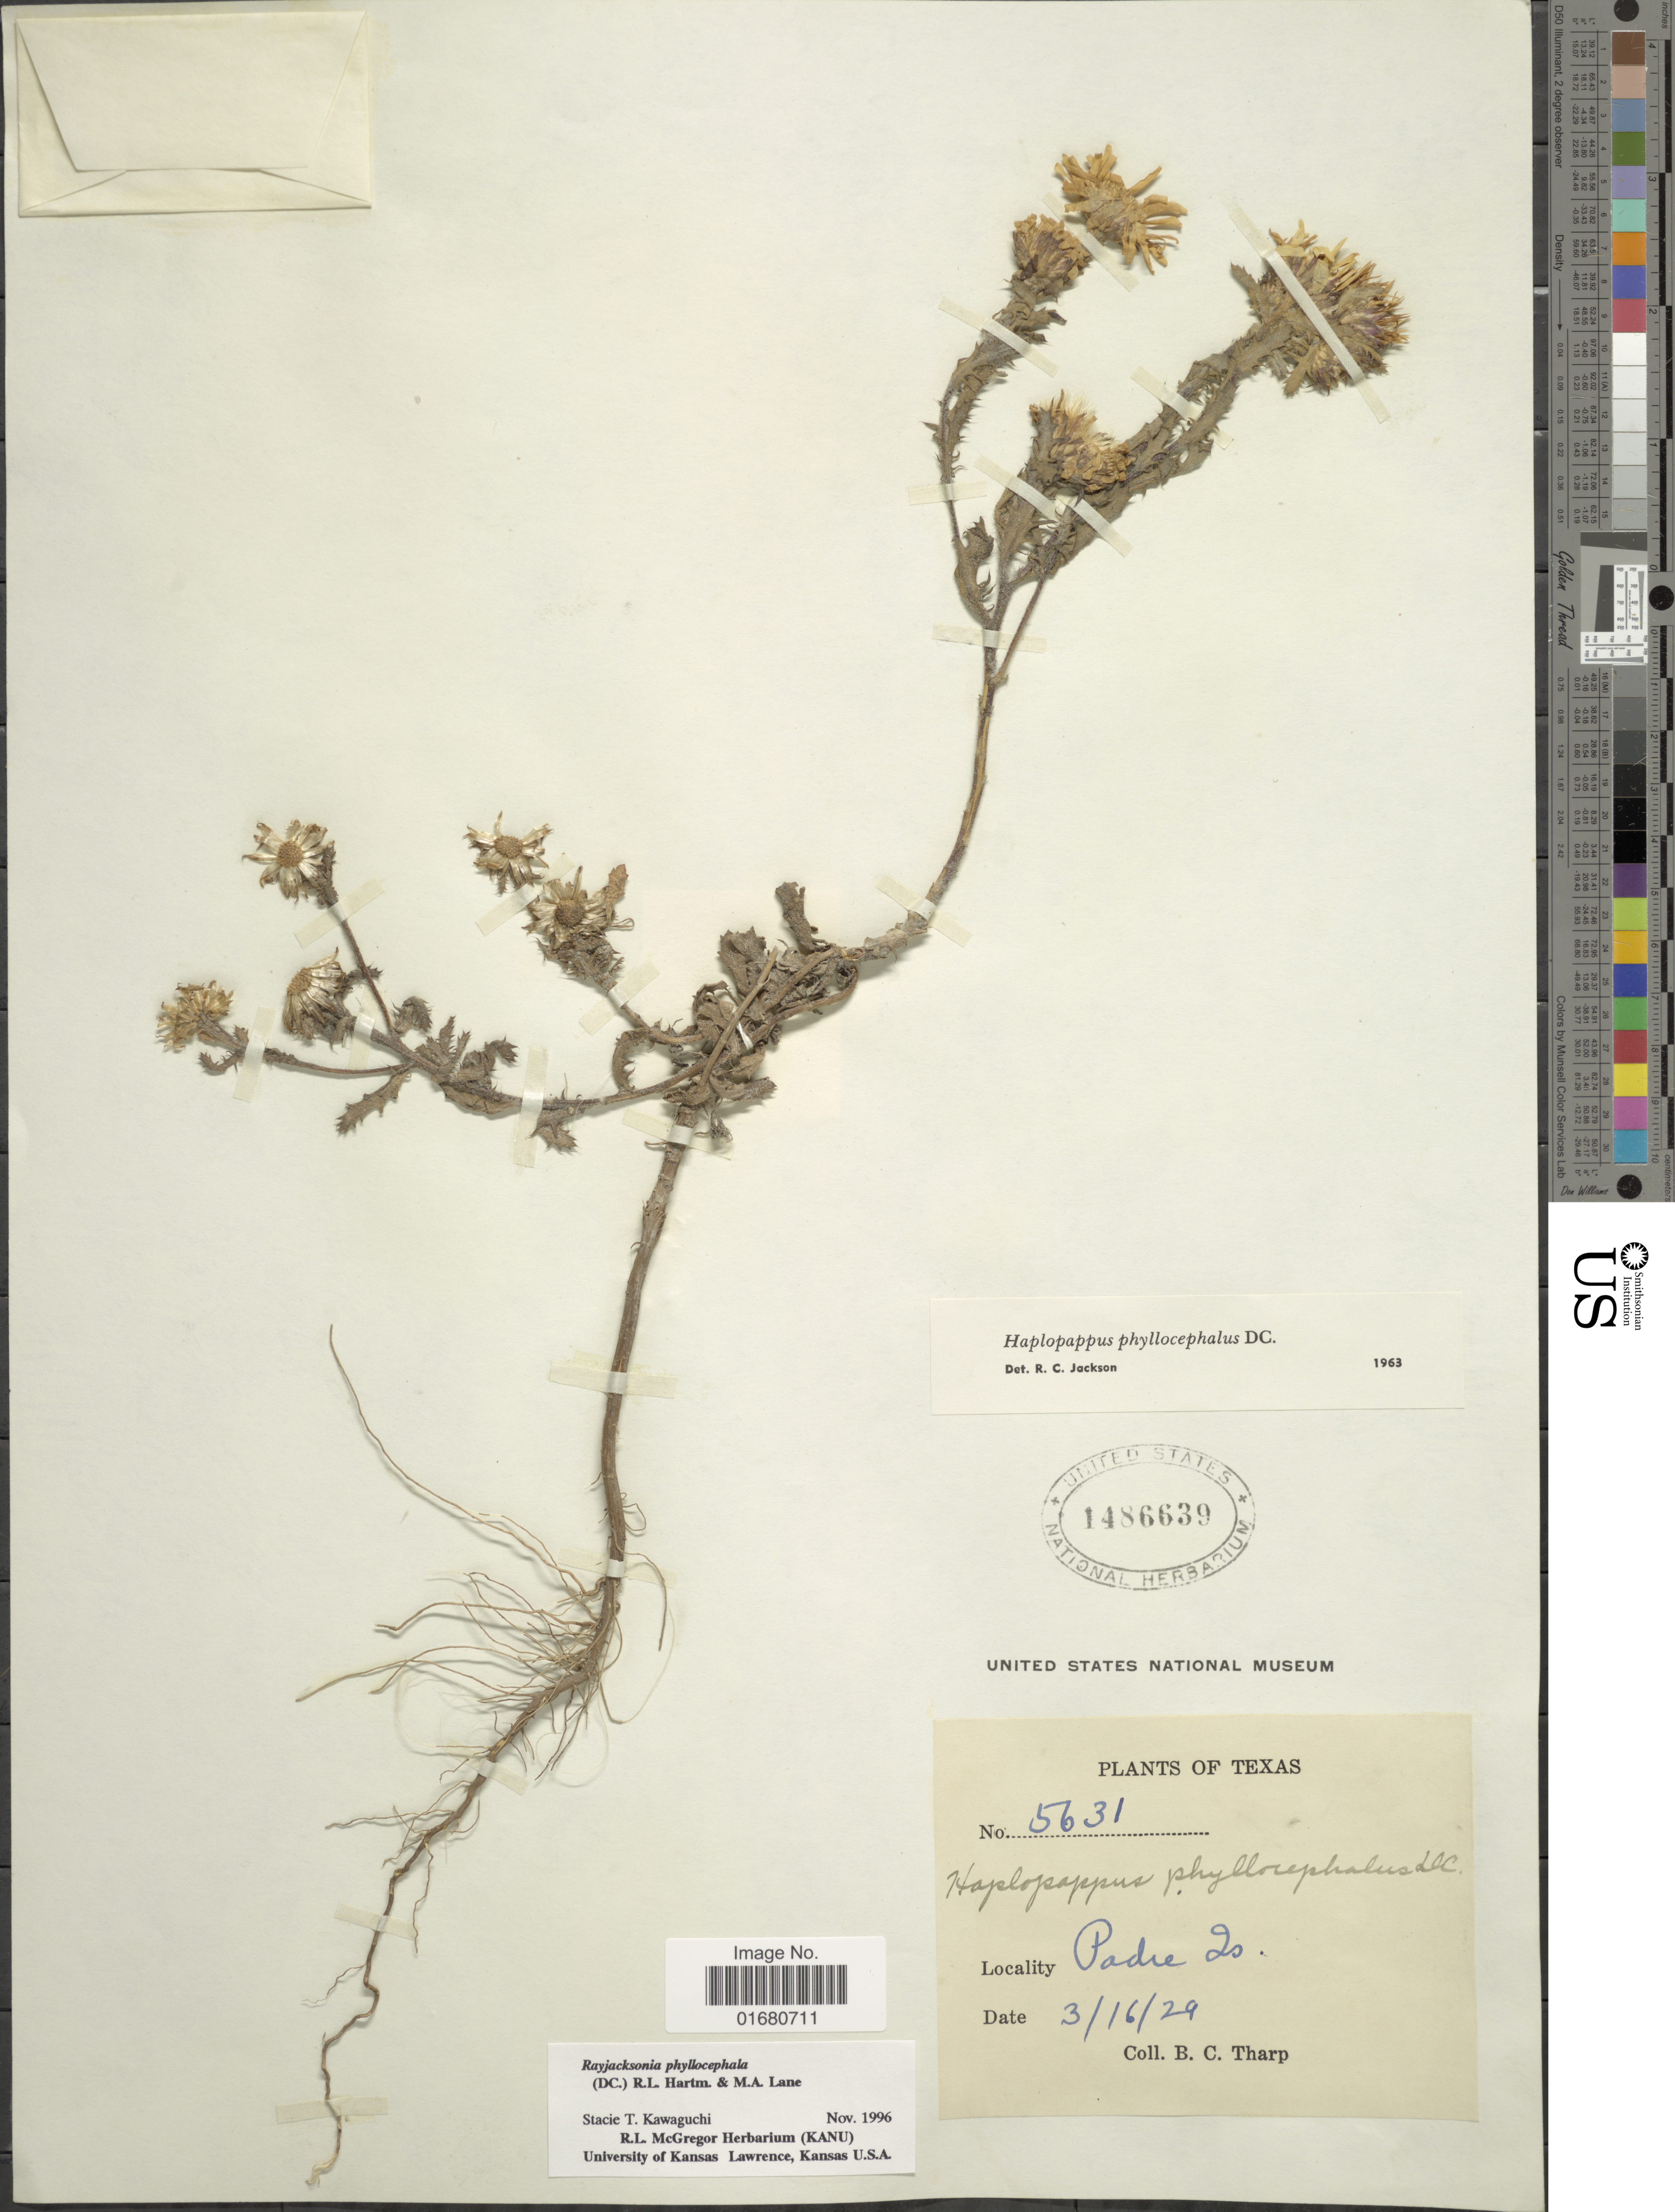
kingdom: Plantae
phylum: Tracheophyta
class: Magnoliopsida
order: Asterales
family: Asteraceae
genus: Rayjacksonia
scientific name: Rayjacksonia phyllocephala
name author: (DC.) R.L. Hartm. & M.A. Lane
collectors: B. C. Tharp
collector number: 5631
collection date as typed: Transcribed d/m/y: 16/3/29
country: United States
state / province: Texas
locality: Padre Is.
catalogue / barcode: US 1486639